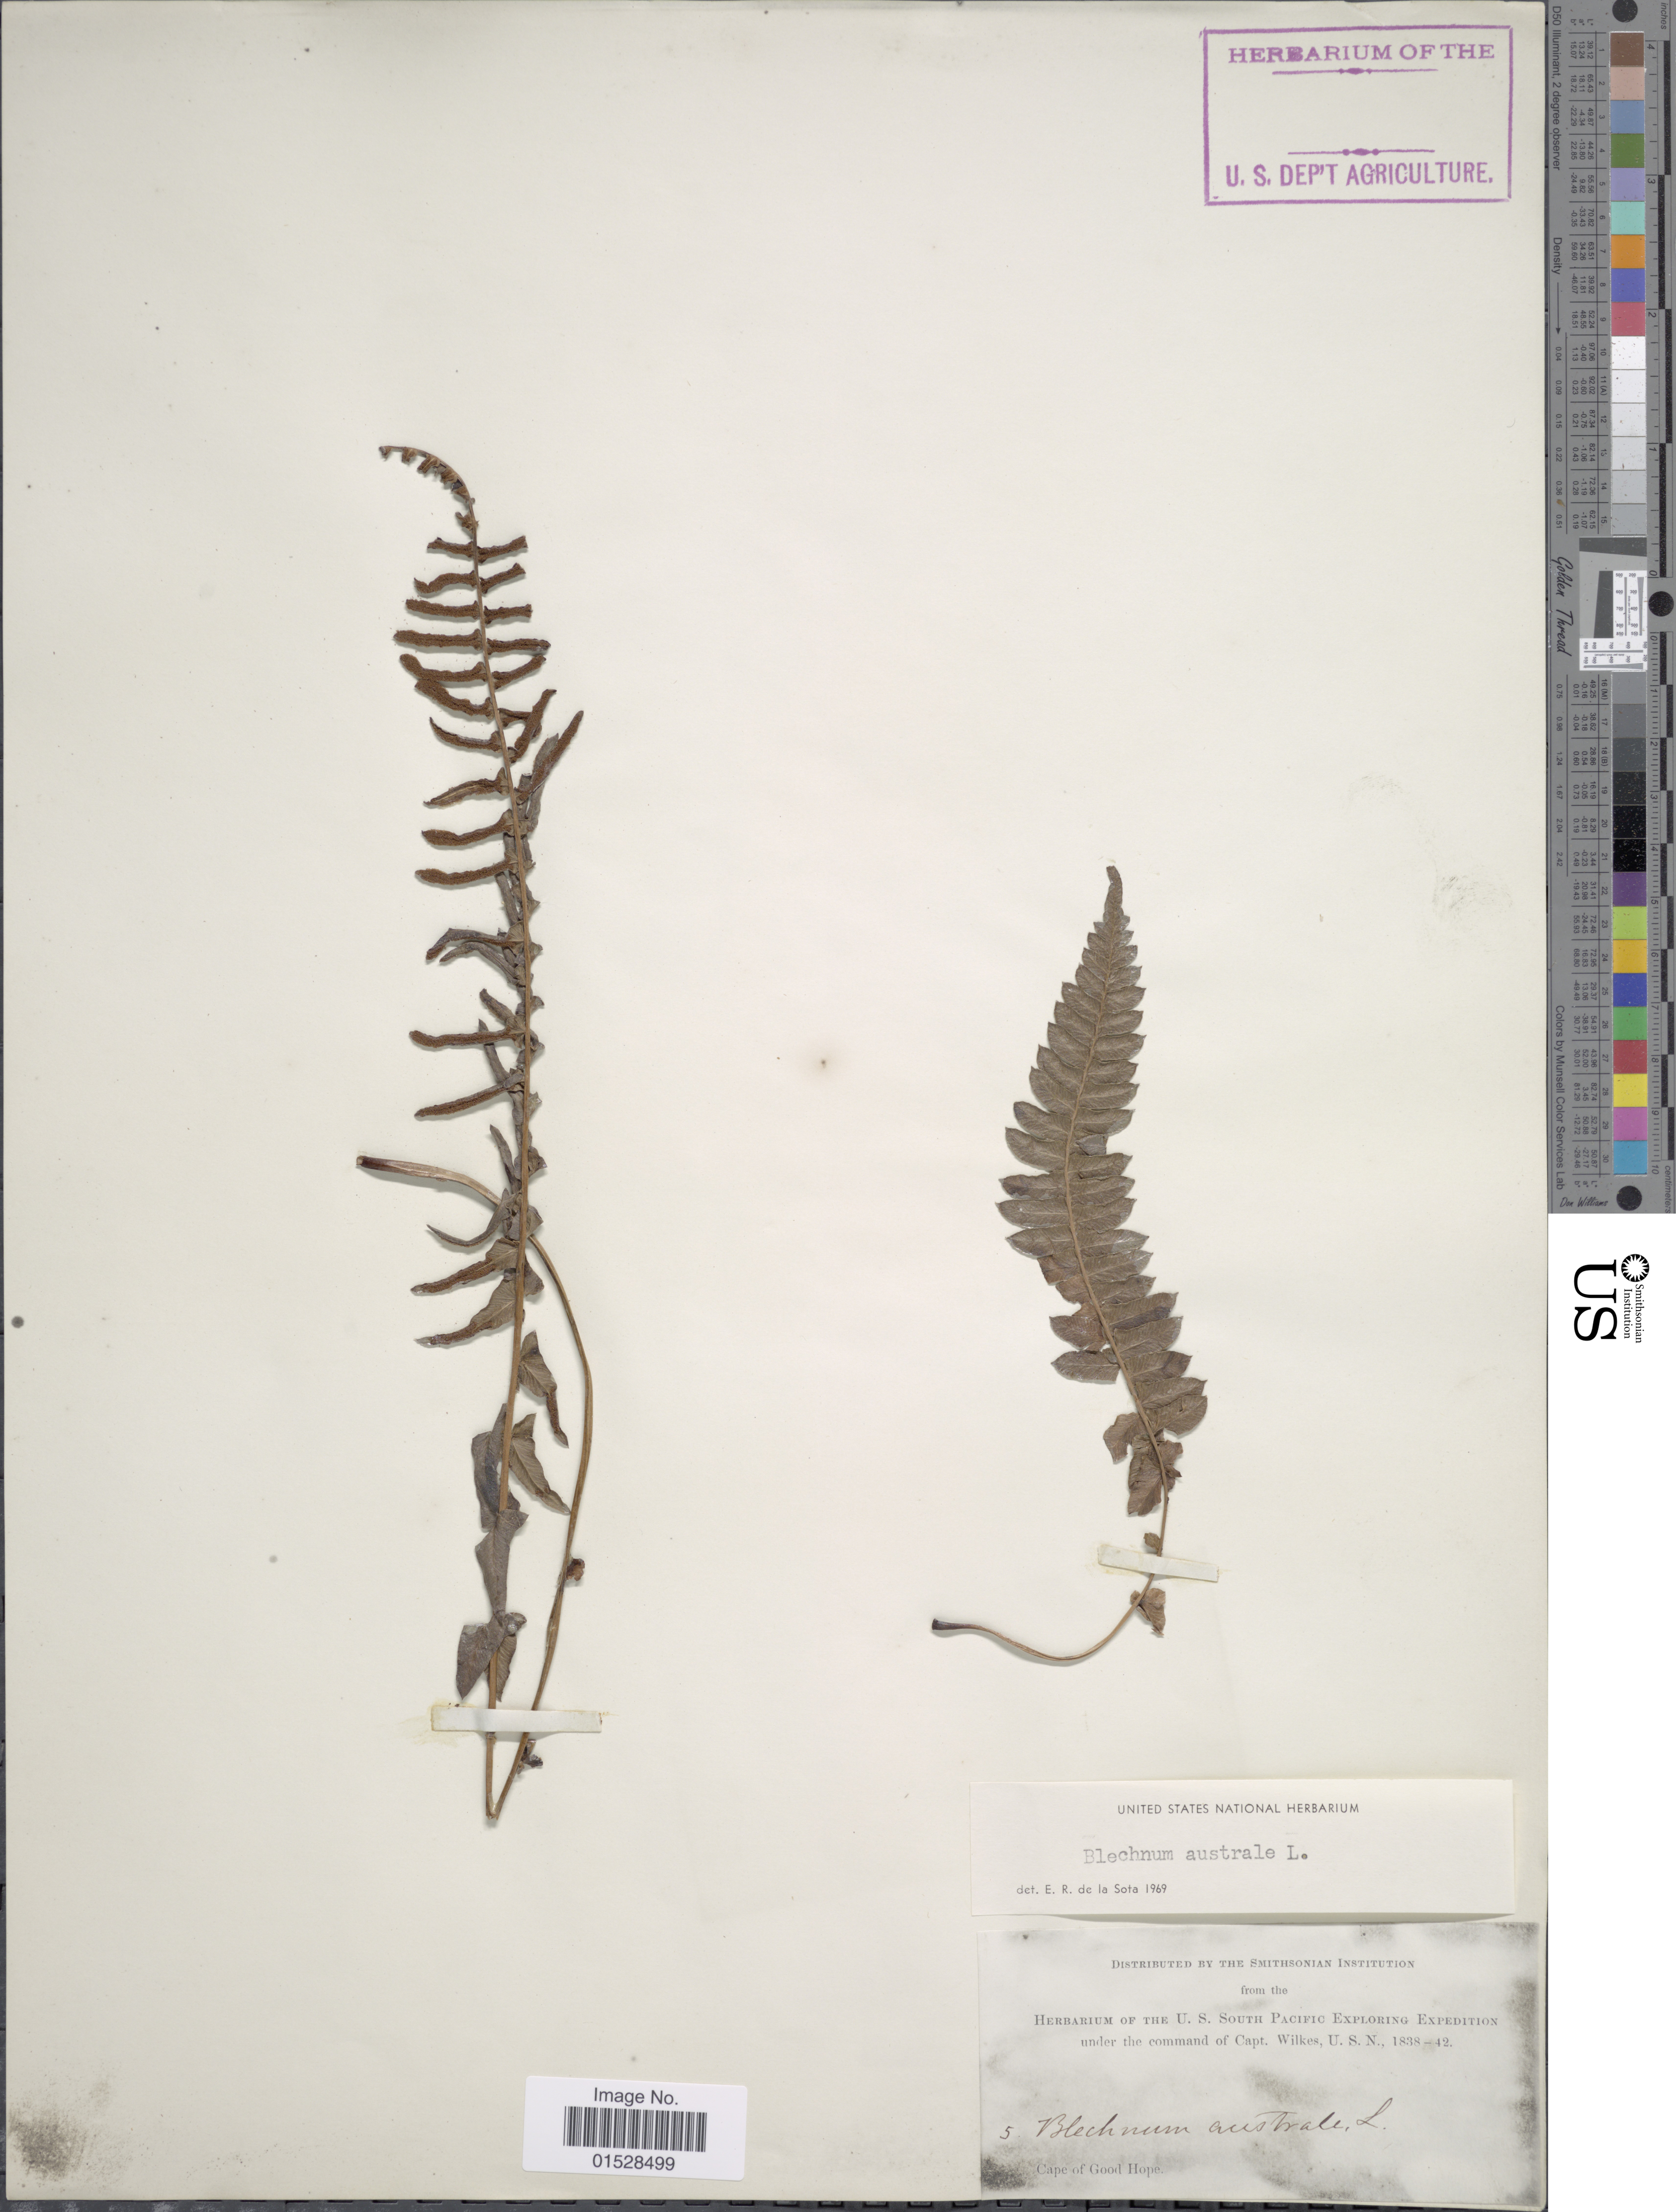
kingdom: Plantae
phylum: Tracheophyta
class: Polypodiopsida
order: Polypodiales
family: Blechnaceae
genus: Blechnum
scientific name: Blechnum australe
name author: L.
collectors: Wilkes Explor. Exped.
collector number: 5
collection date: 1838/1842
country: South Africa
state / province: Western Cape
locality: Cape of Good Hope.